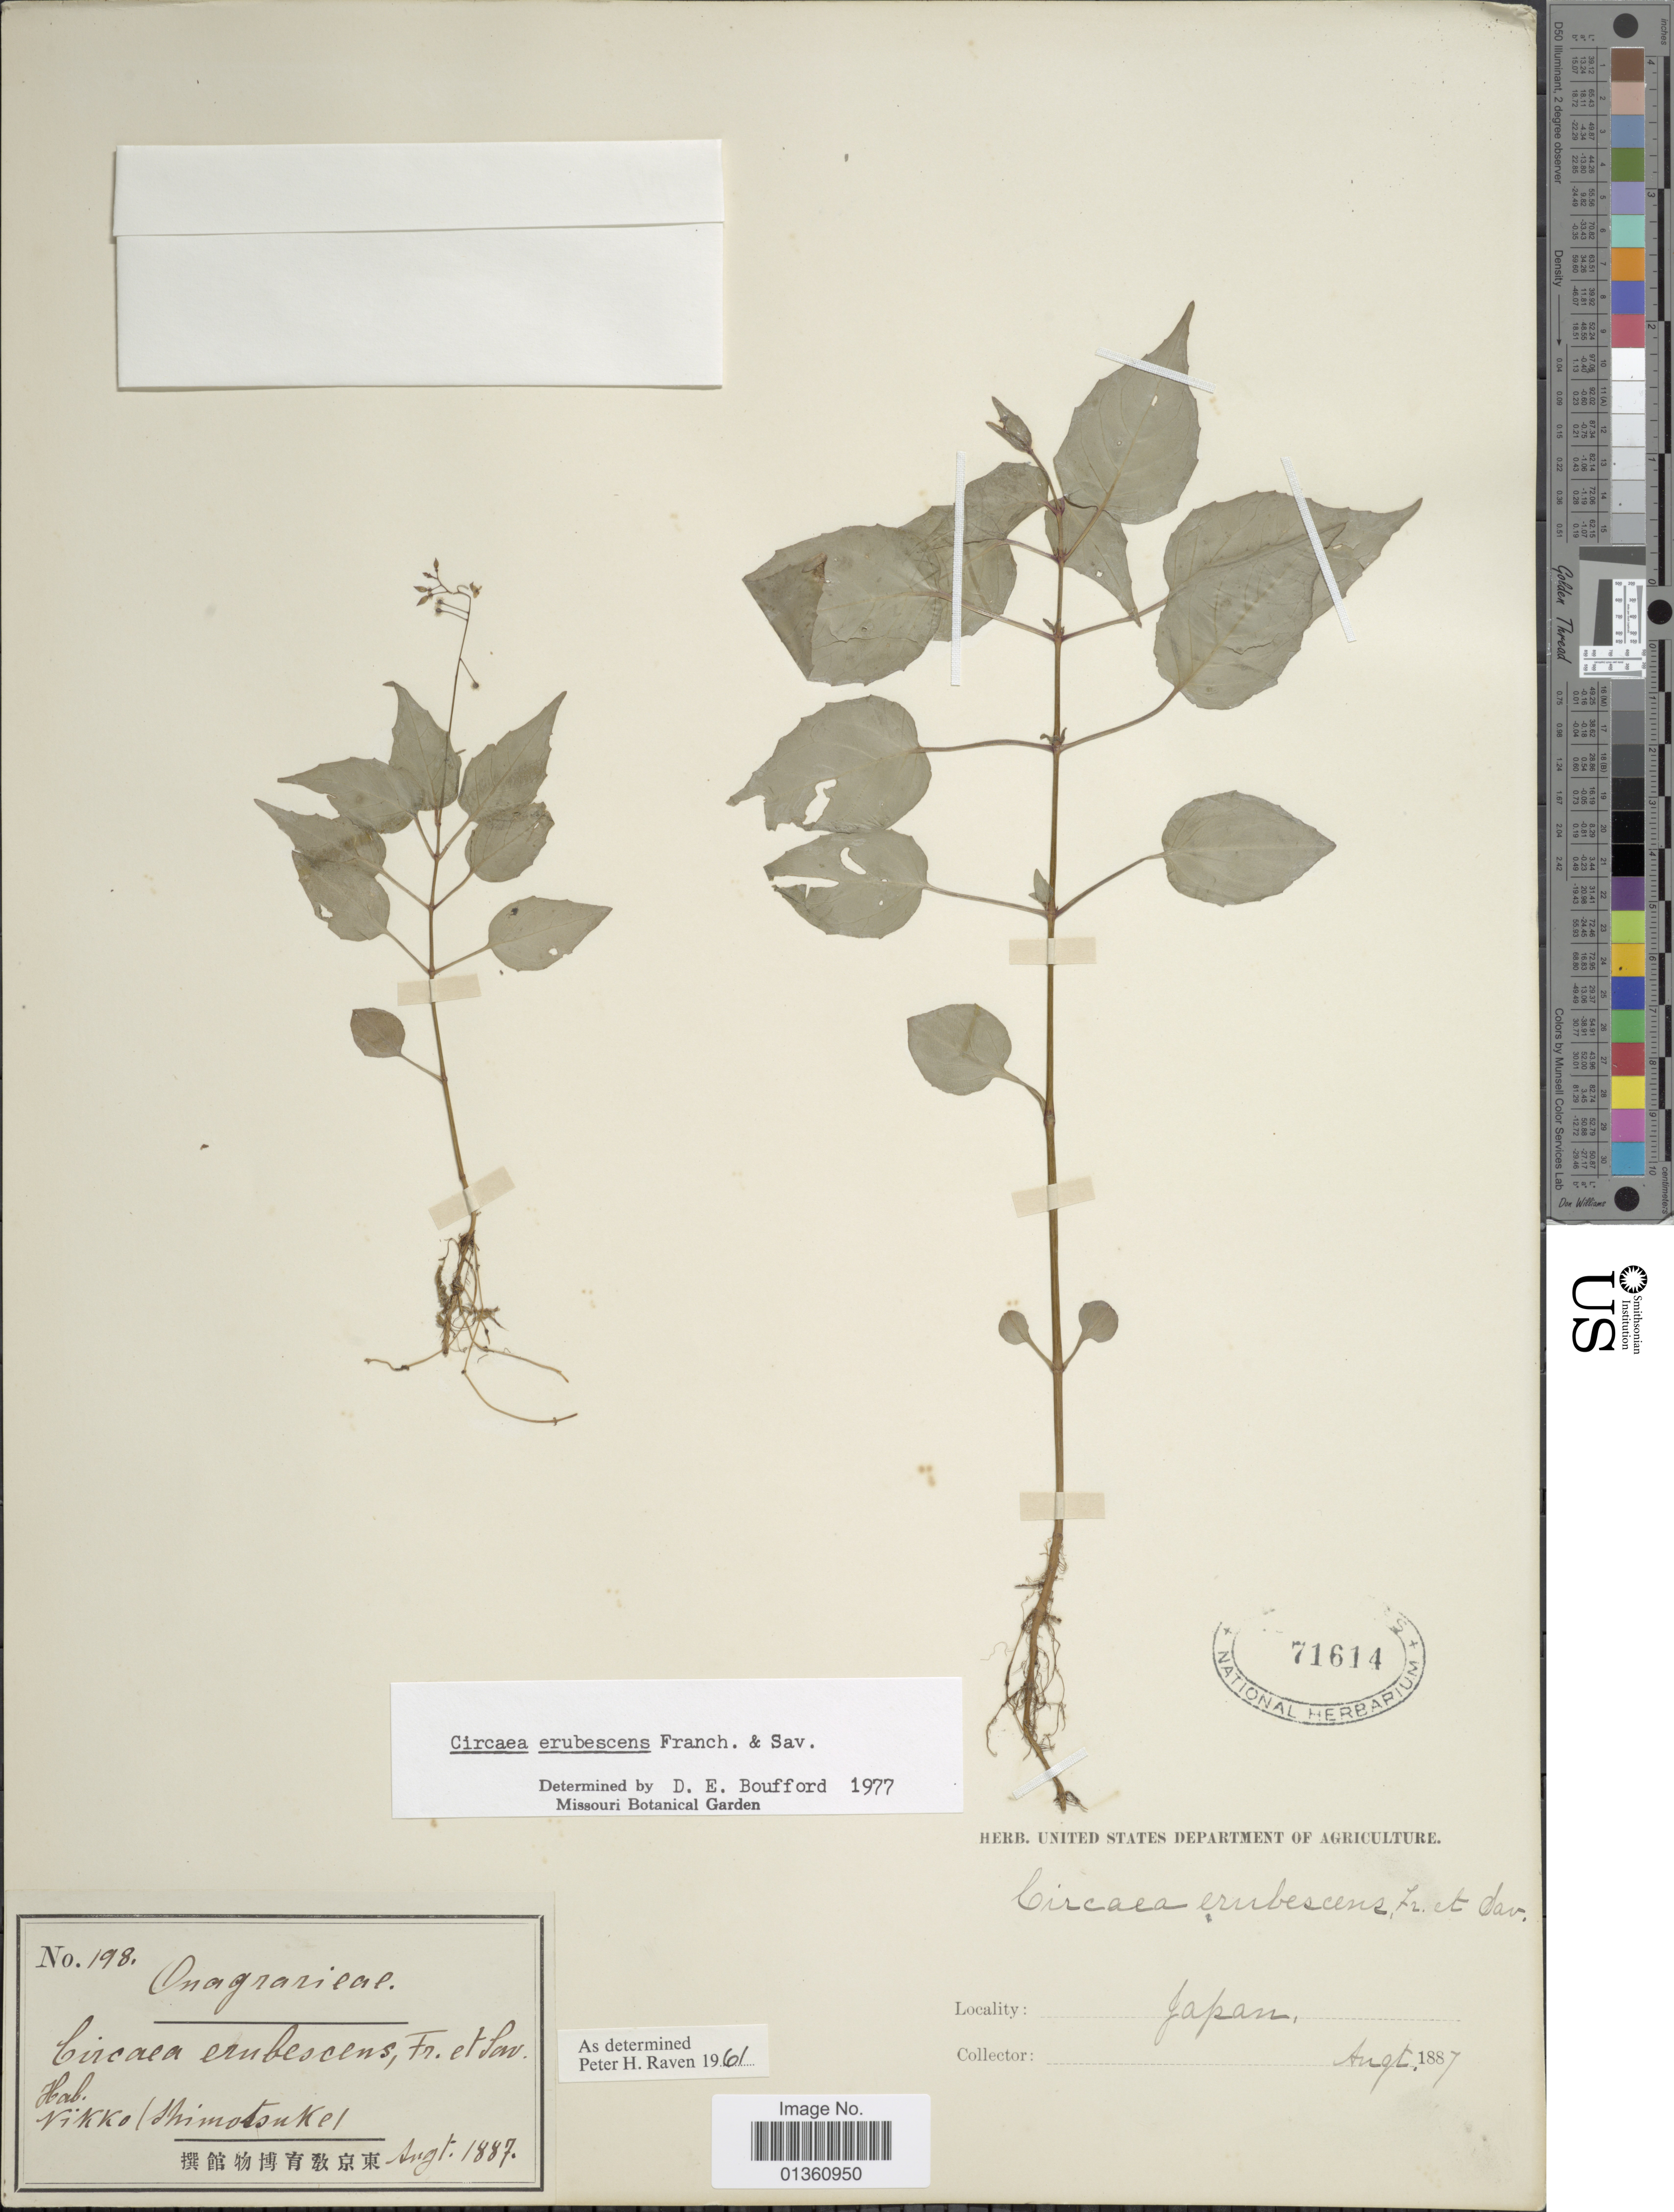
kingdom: Plantae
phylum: Tracheophyta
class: Magnoliopsida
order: Myrtales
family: Onagraceae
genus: Circaea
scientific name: Circaea erubescens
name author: Franch. & Sav.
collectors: ex herb. USDA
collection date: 1887-08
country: Japan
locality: Vikko (Shimotsuke)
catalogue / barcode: US 71614